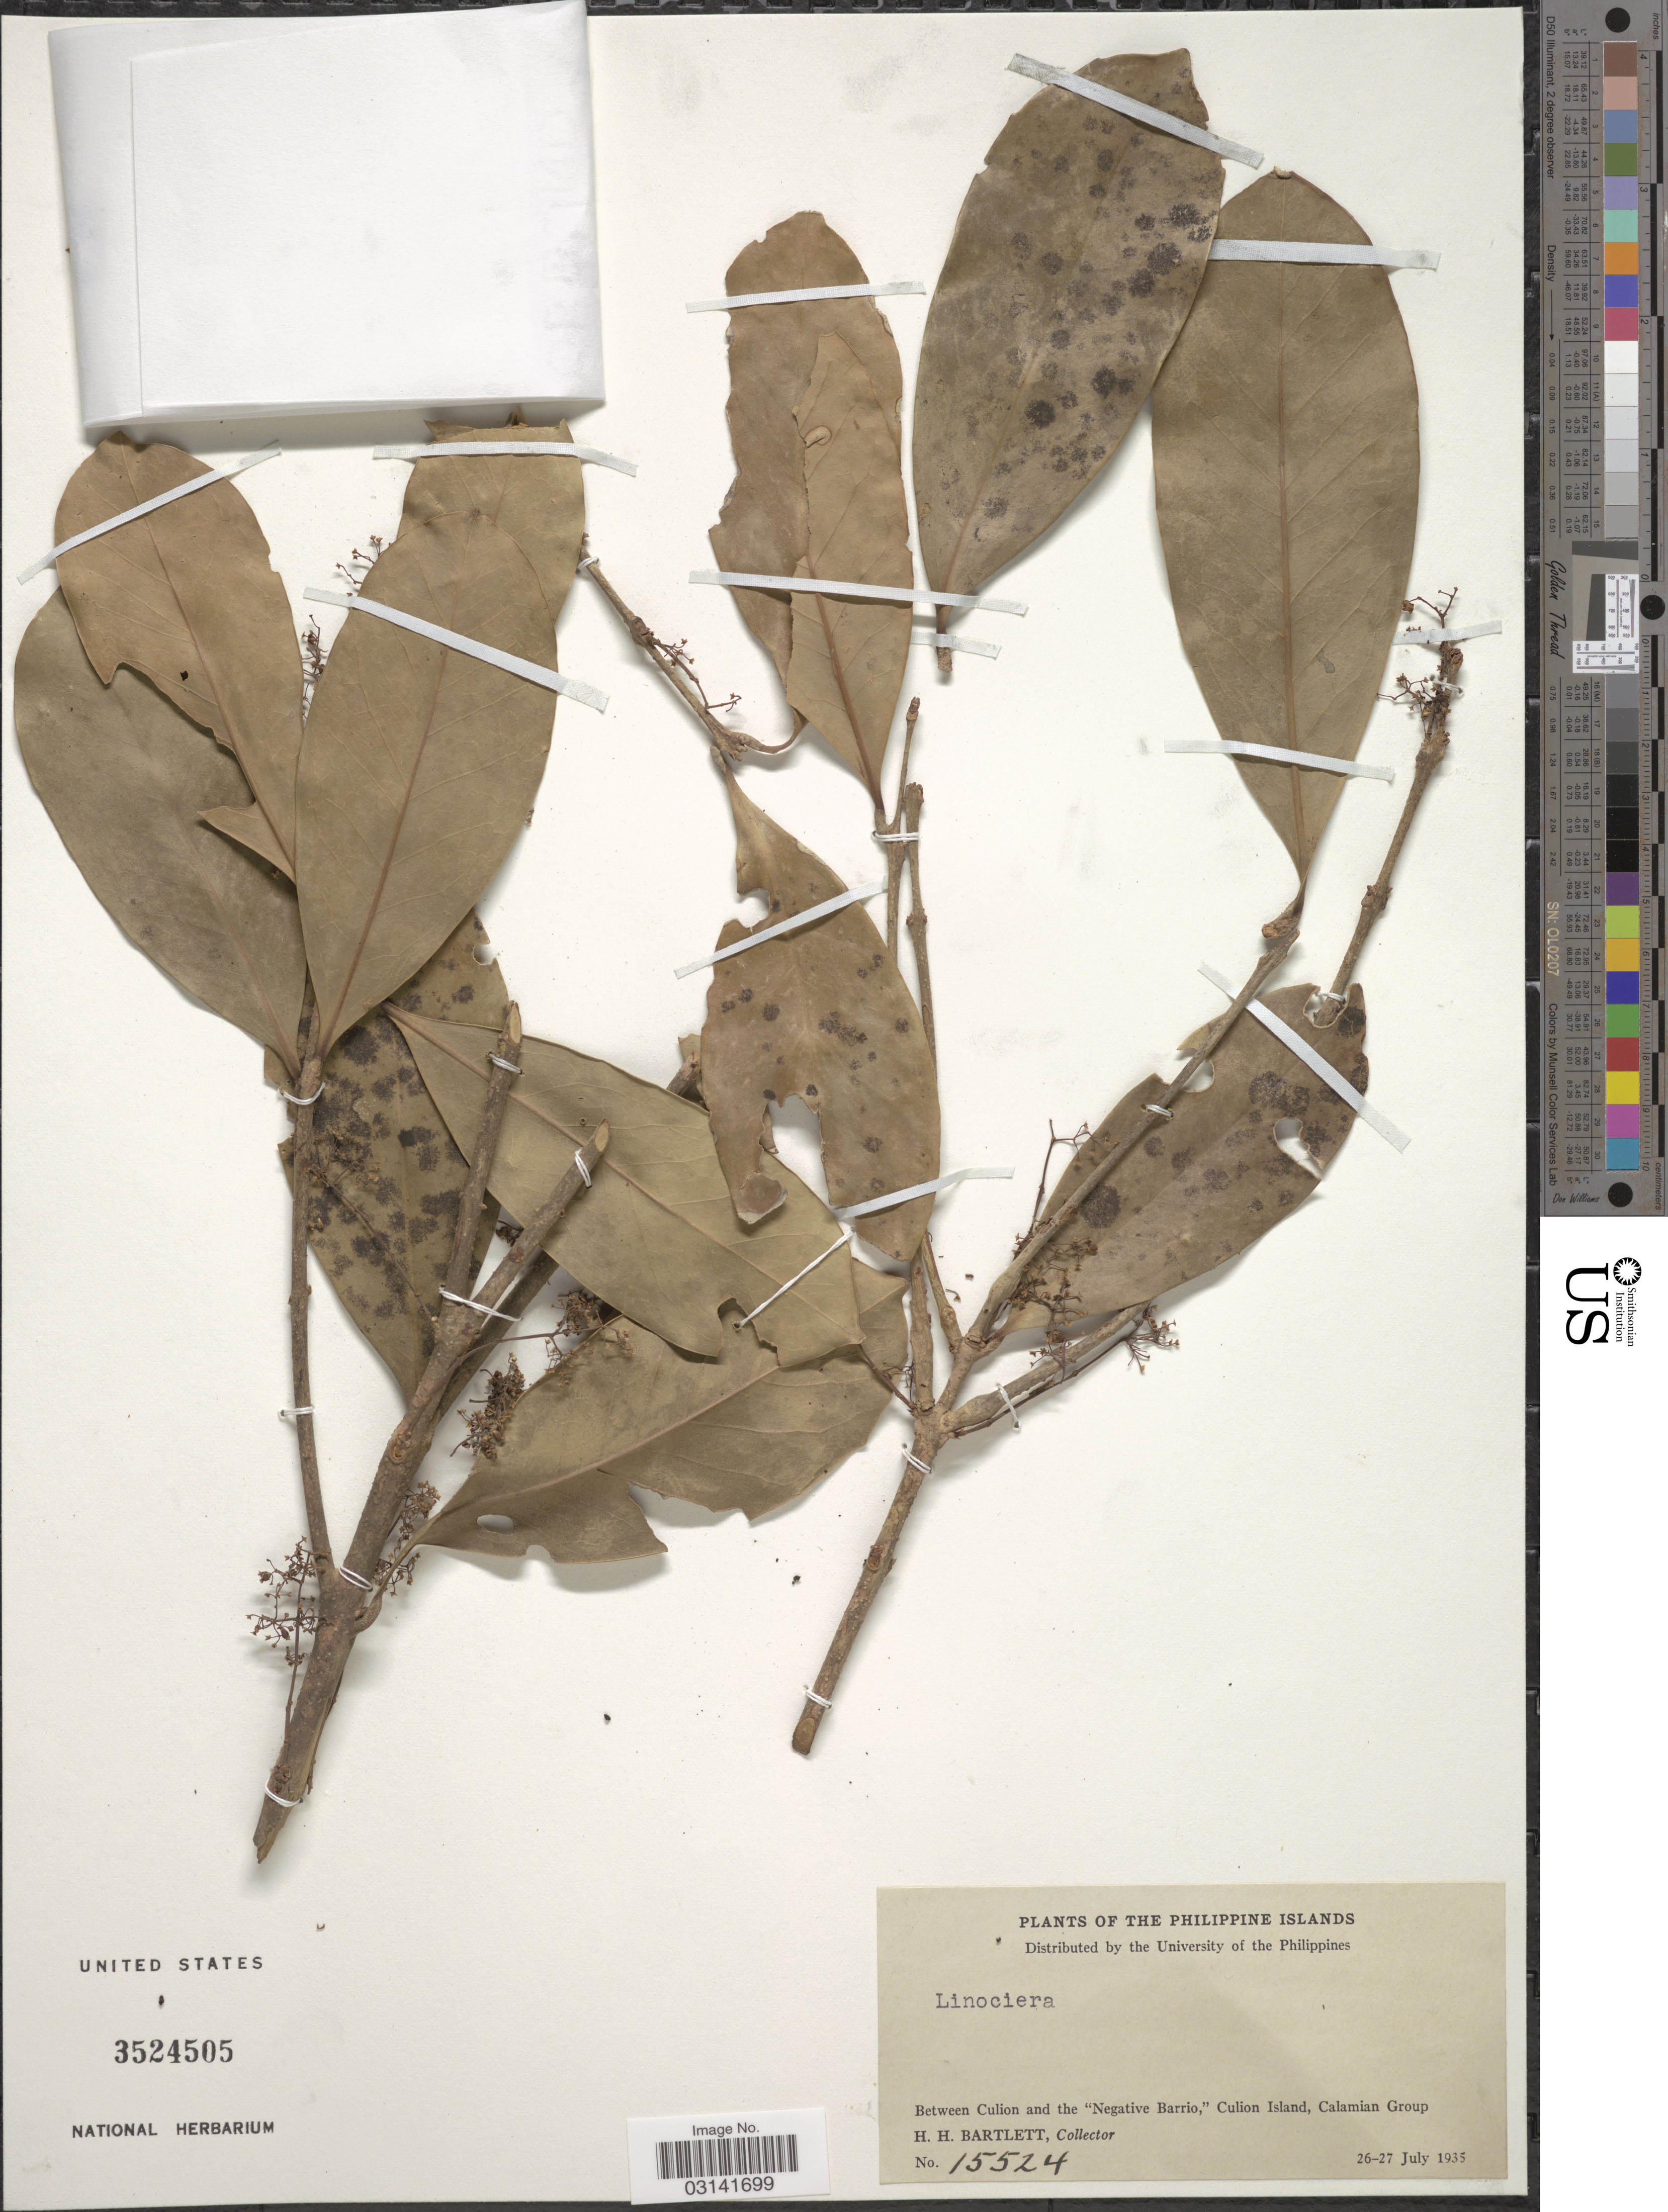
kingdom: Plantae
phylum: Tracheophyta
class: Magnoliopsida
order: Lamiales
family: Oleaceae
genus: Chionanthus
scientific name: Chionanthus sp.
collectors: H. H. Bartlett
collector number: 15524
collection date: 1935-07-26/1935-07-27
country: Philippines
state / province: Mimaropa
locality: Between Culion and the "Negative Barrio," Culion Island, Calamian Group.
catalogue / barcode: US 3524505